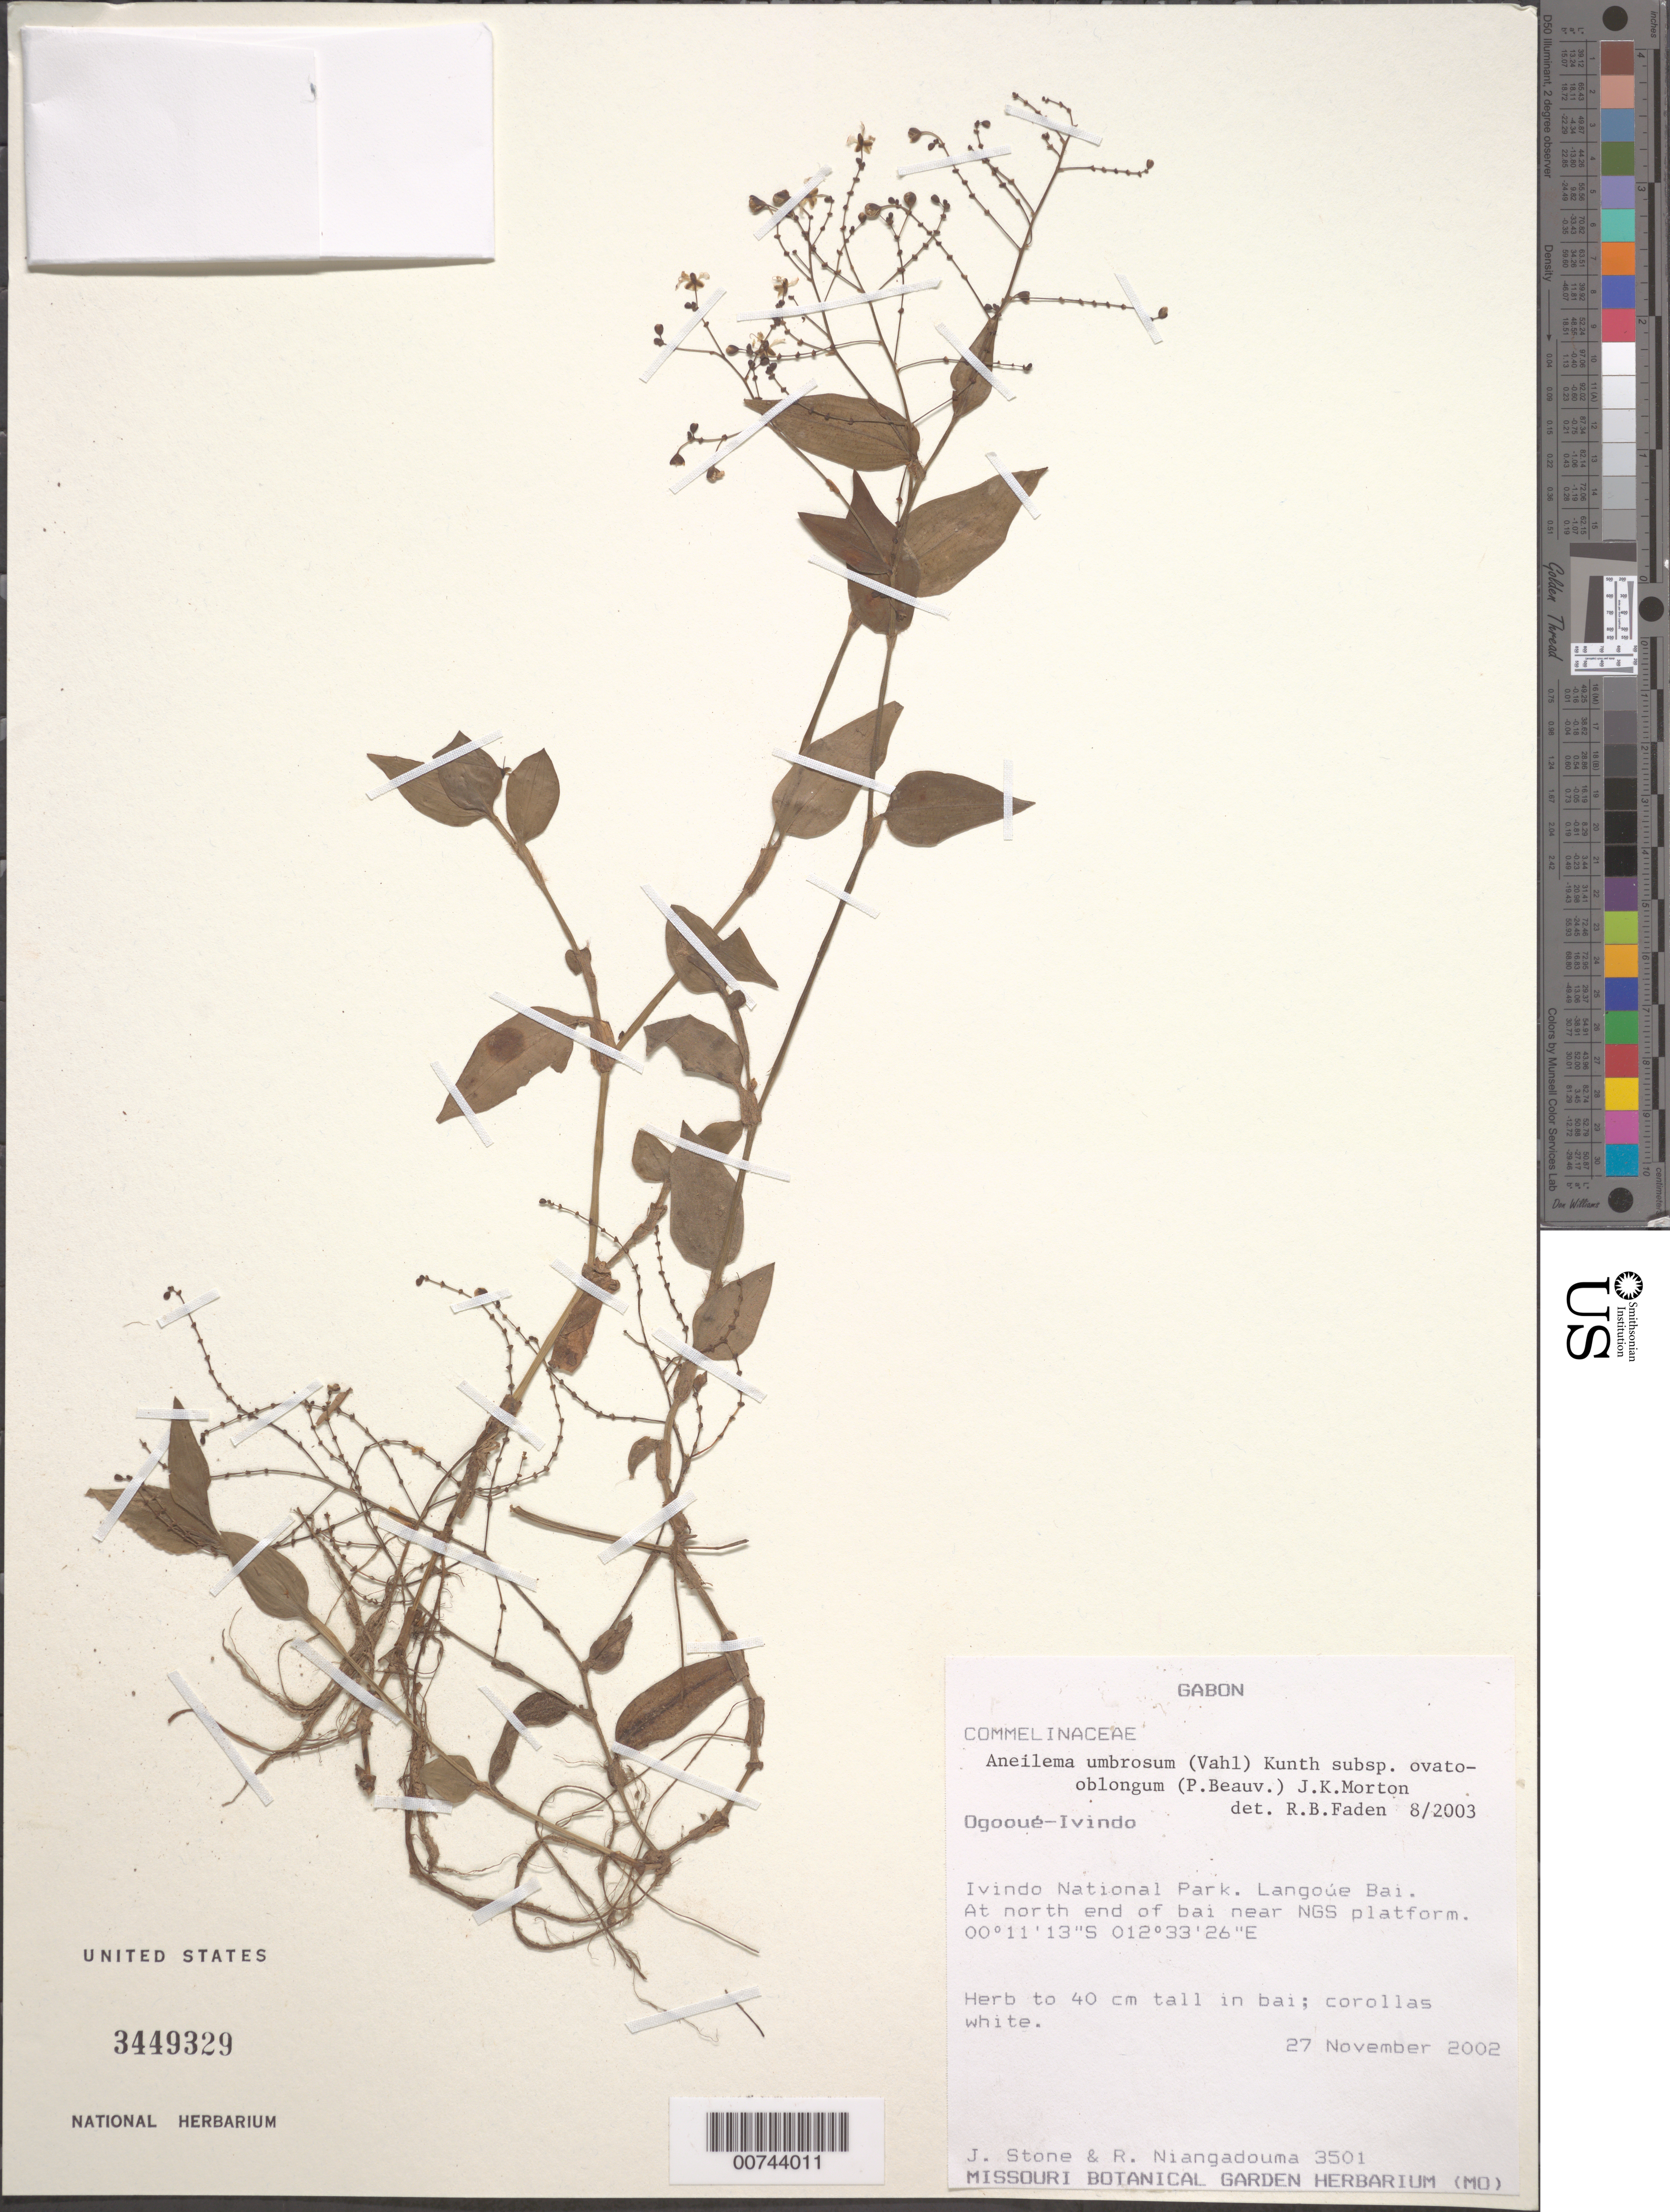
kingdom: Plantae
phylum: Tracheophyta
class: Liliopsida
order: Commelinales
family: Commelinaceae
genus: Aneilema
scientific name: Aneilema umbrosum subsp. ovato-oblongum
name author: (P. Beauv.) J.K. Morton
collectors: J. Stone & R. Niangadouma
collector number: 3501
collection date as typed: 27 Nov 2002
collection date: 2002-11-27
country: Gabon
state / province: Haut-Ogooue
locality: Ivindo, Ivindo National Park, Langoue Bai, near NGS platform.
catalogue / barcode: US 3449329